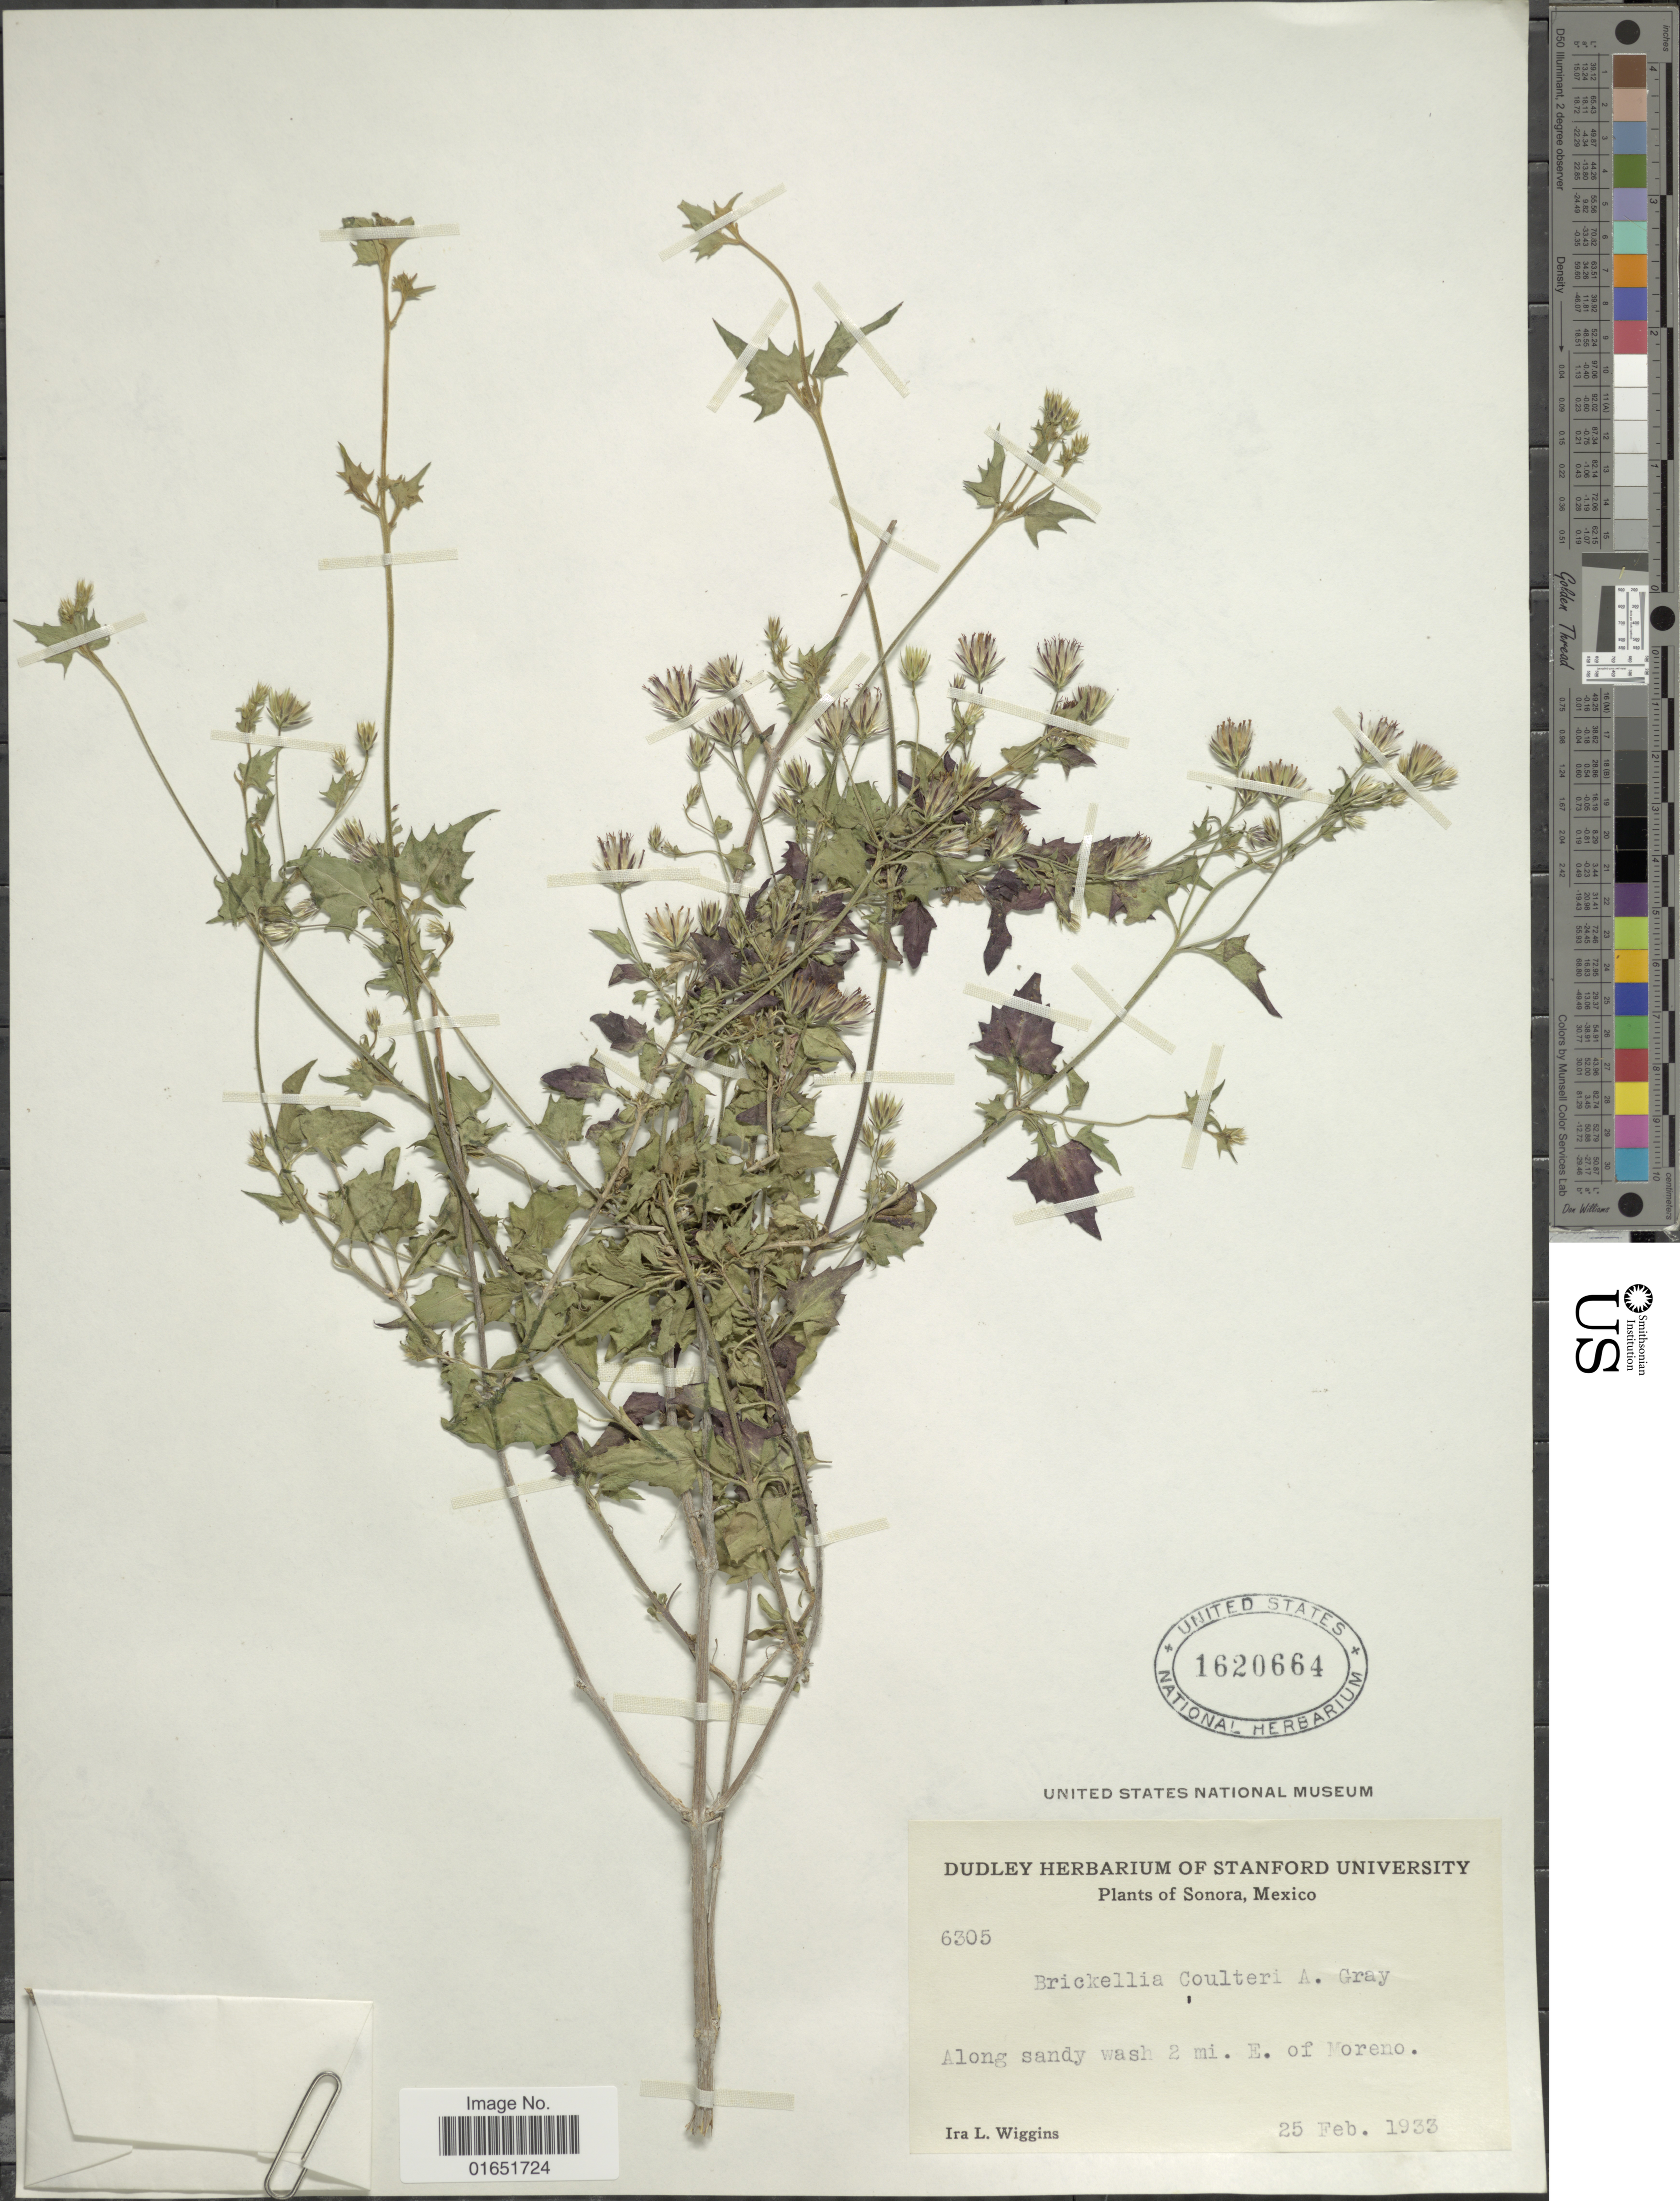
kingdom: Plantae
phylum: Tracheophyta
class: Magnoliopsida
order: Asterales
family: Asteraceae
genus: Brickellia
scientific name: Brickellia coulteri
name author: A. Gray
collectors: I. L. Wiggins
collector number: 6305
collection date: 1933-02-25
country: Mexico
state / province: Sonora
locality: Along sandy wash 2 mi. E. of Moreno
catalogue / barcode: US 1620664